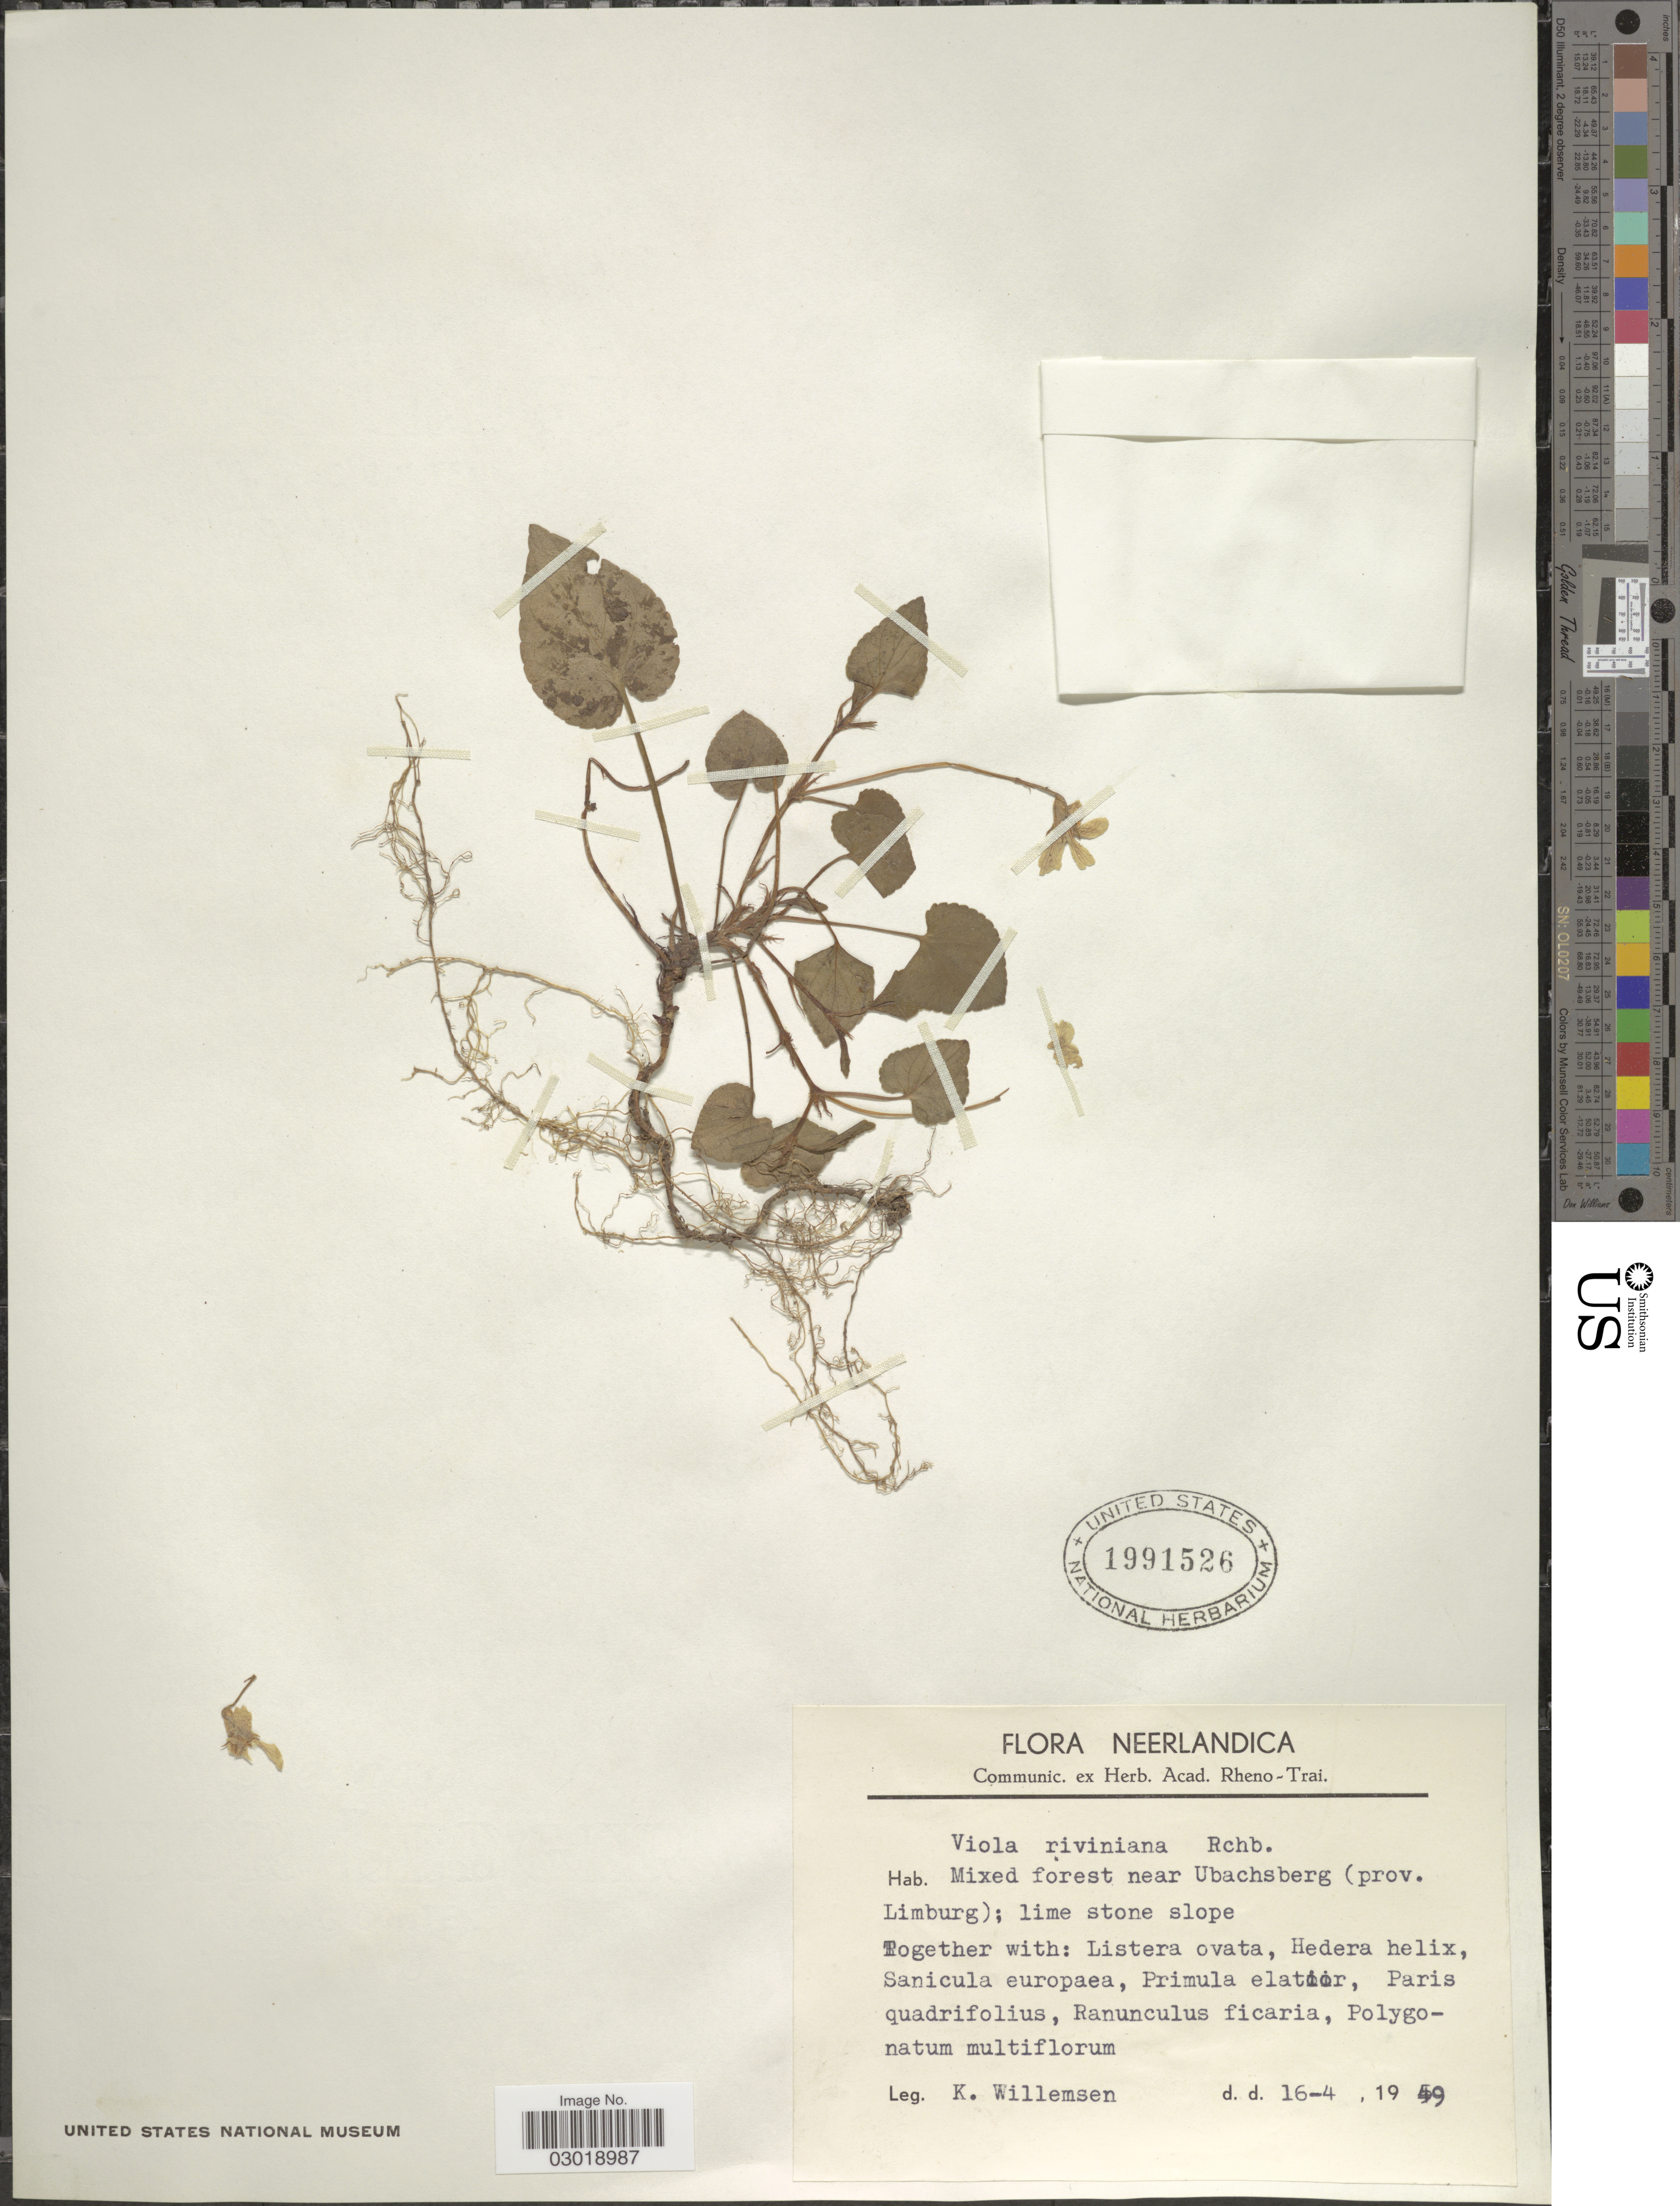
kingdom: Plantae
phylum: Tracheophyta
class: Magnoliopsida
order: Malpighiales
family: Violaceae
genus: Viola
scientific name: Viola riviniana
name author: Rchb.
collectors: K. Willemsen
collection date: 1949-04-16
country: Netherlands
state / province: Limburg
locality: Neerlandica. Near Ubachsberg (prov. Limburg).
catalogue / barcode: US 1991526